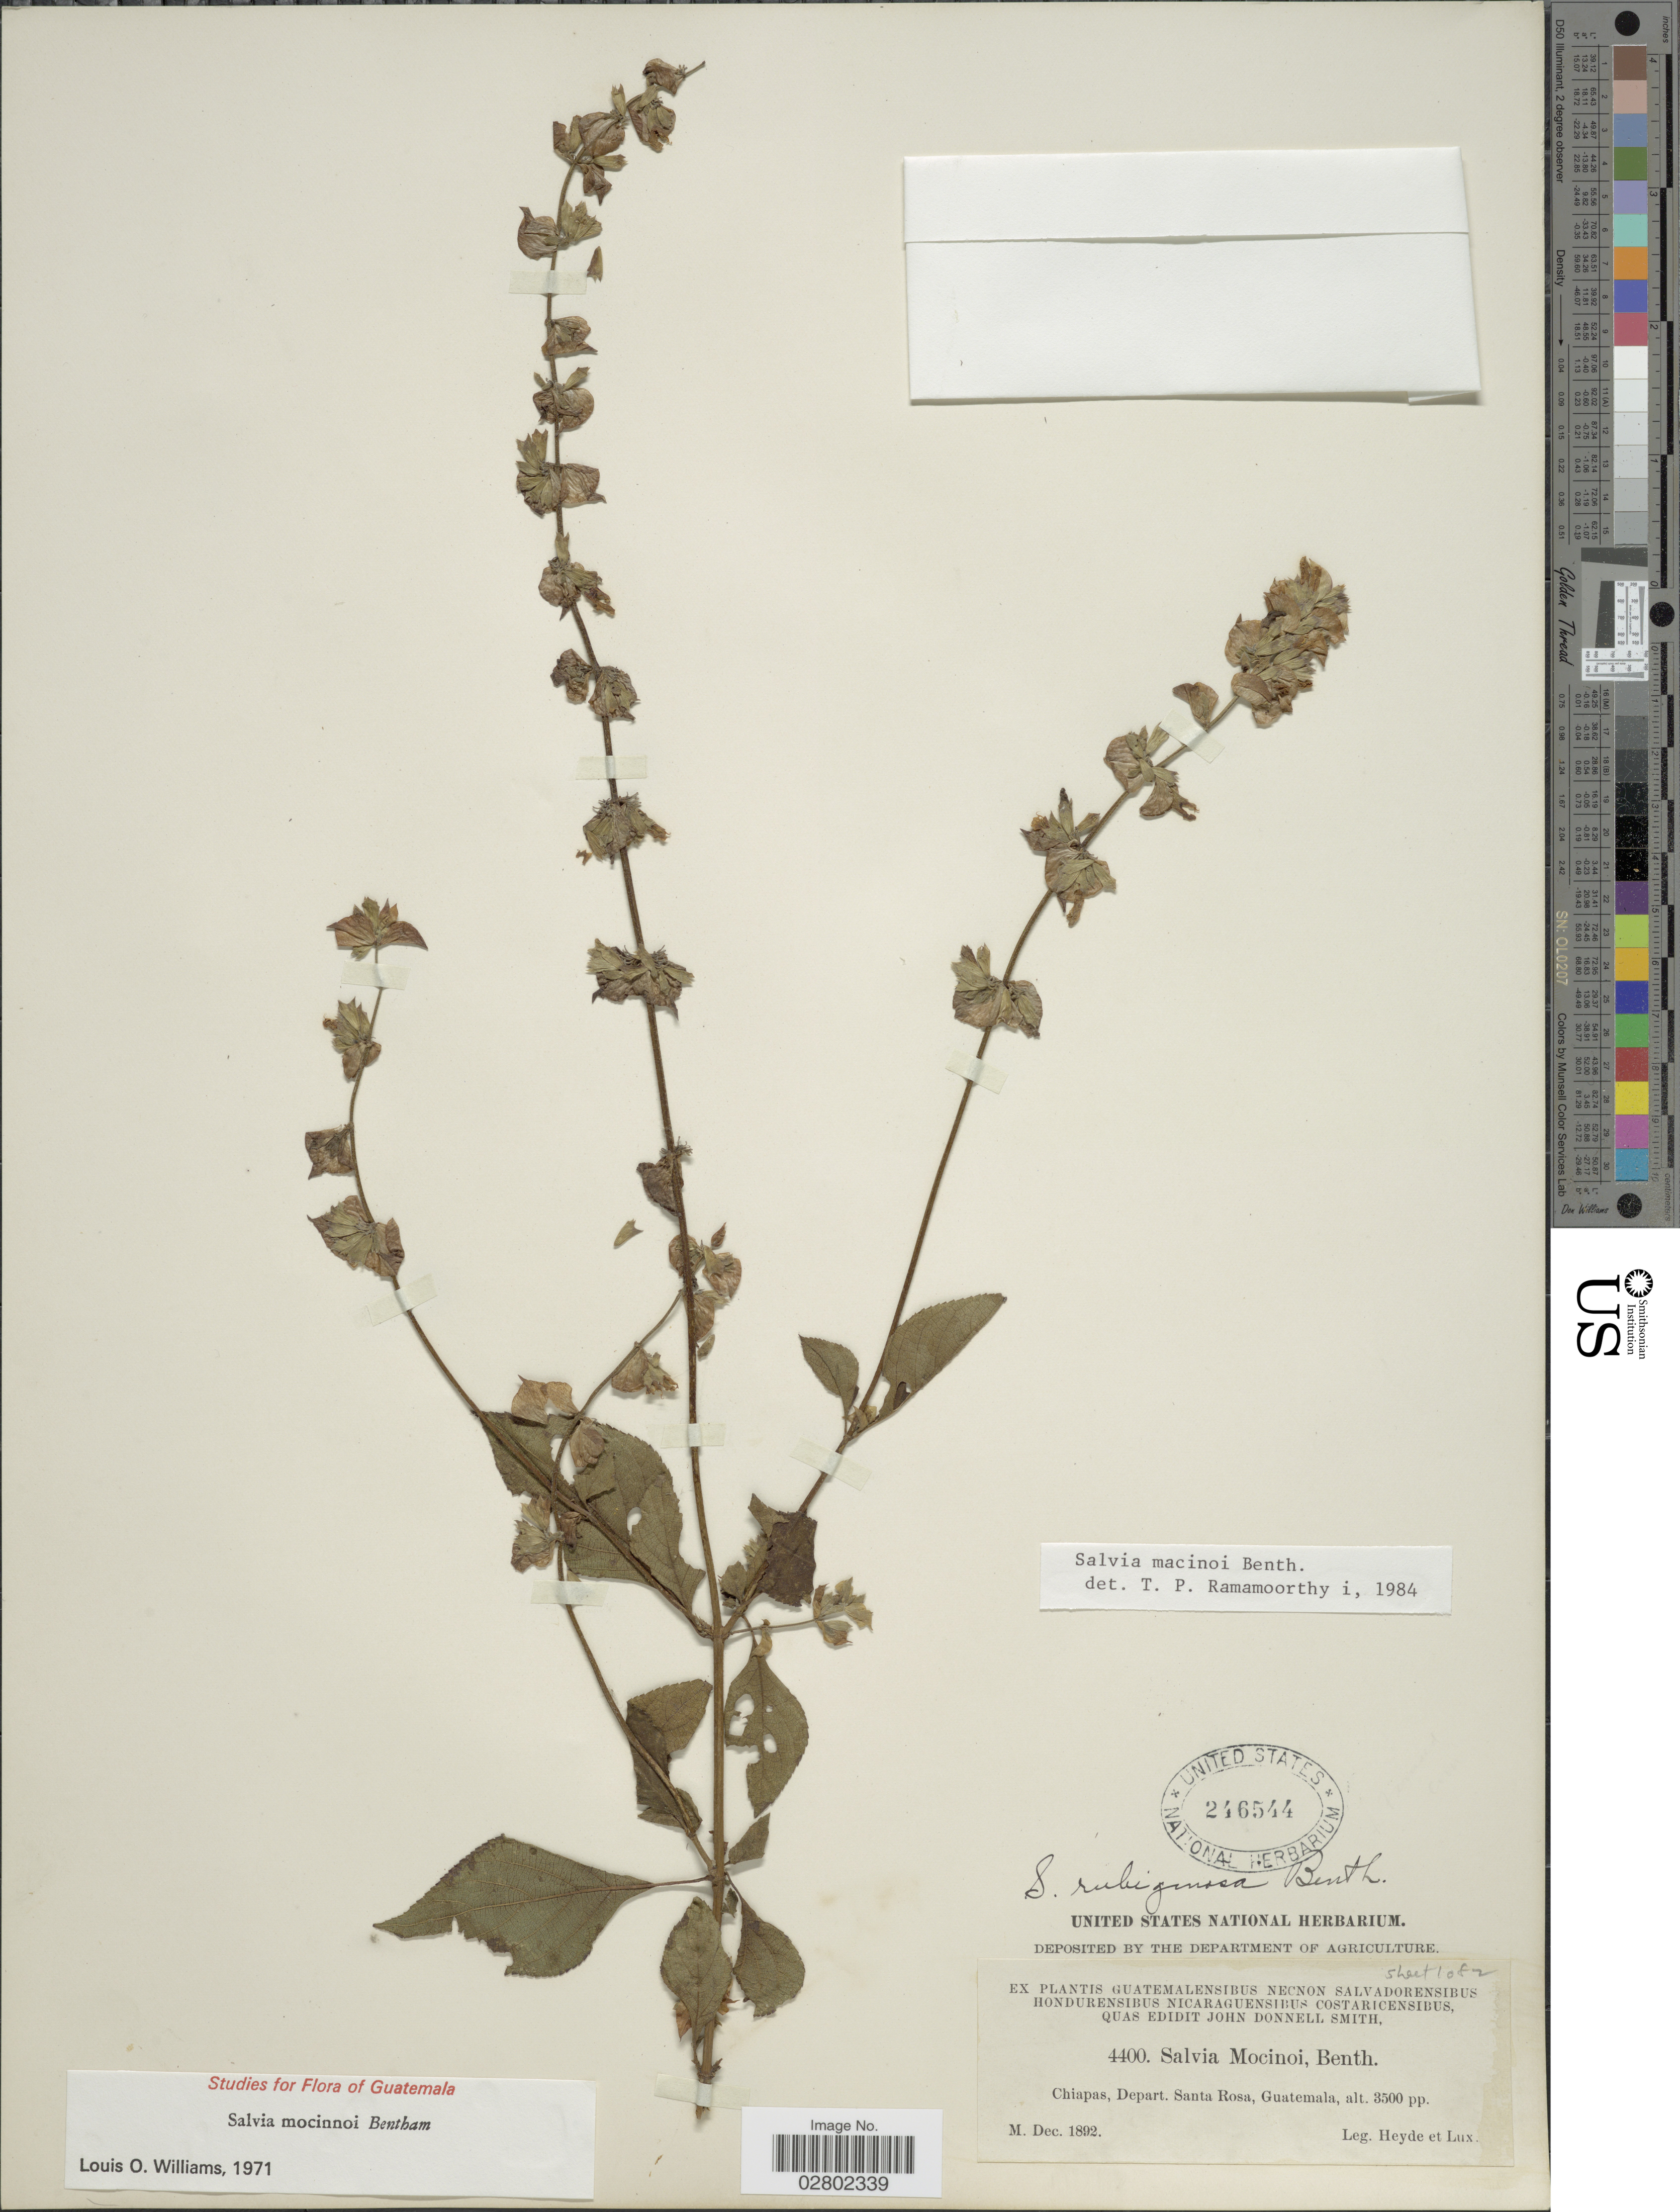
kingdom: Plantae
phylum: Tracheophyta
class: Magnoliopsida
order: Lamiales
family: Lamiaceae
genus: Salvia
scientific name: Salvia mocinoi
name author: Benth.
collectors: Heyde & Lux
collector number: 4400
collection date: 1892-12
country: Guatemala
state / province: Santa Rosa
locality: Chiapas, Depart. Santa Rosa.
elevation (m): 1067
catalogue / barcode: US 246544